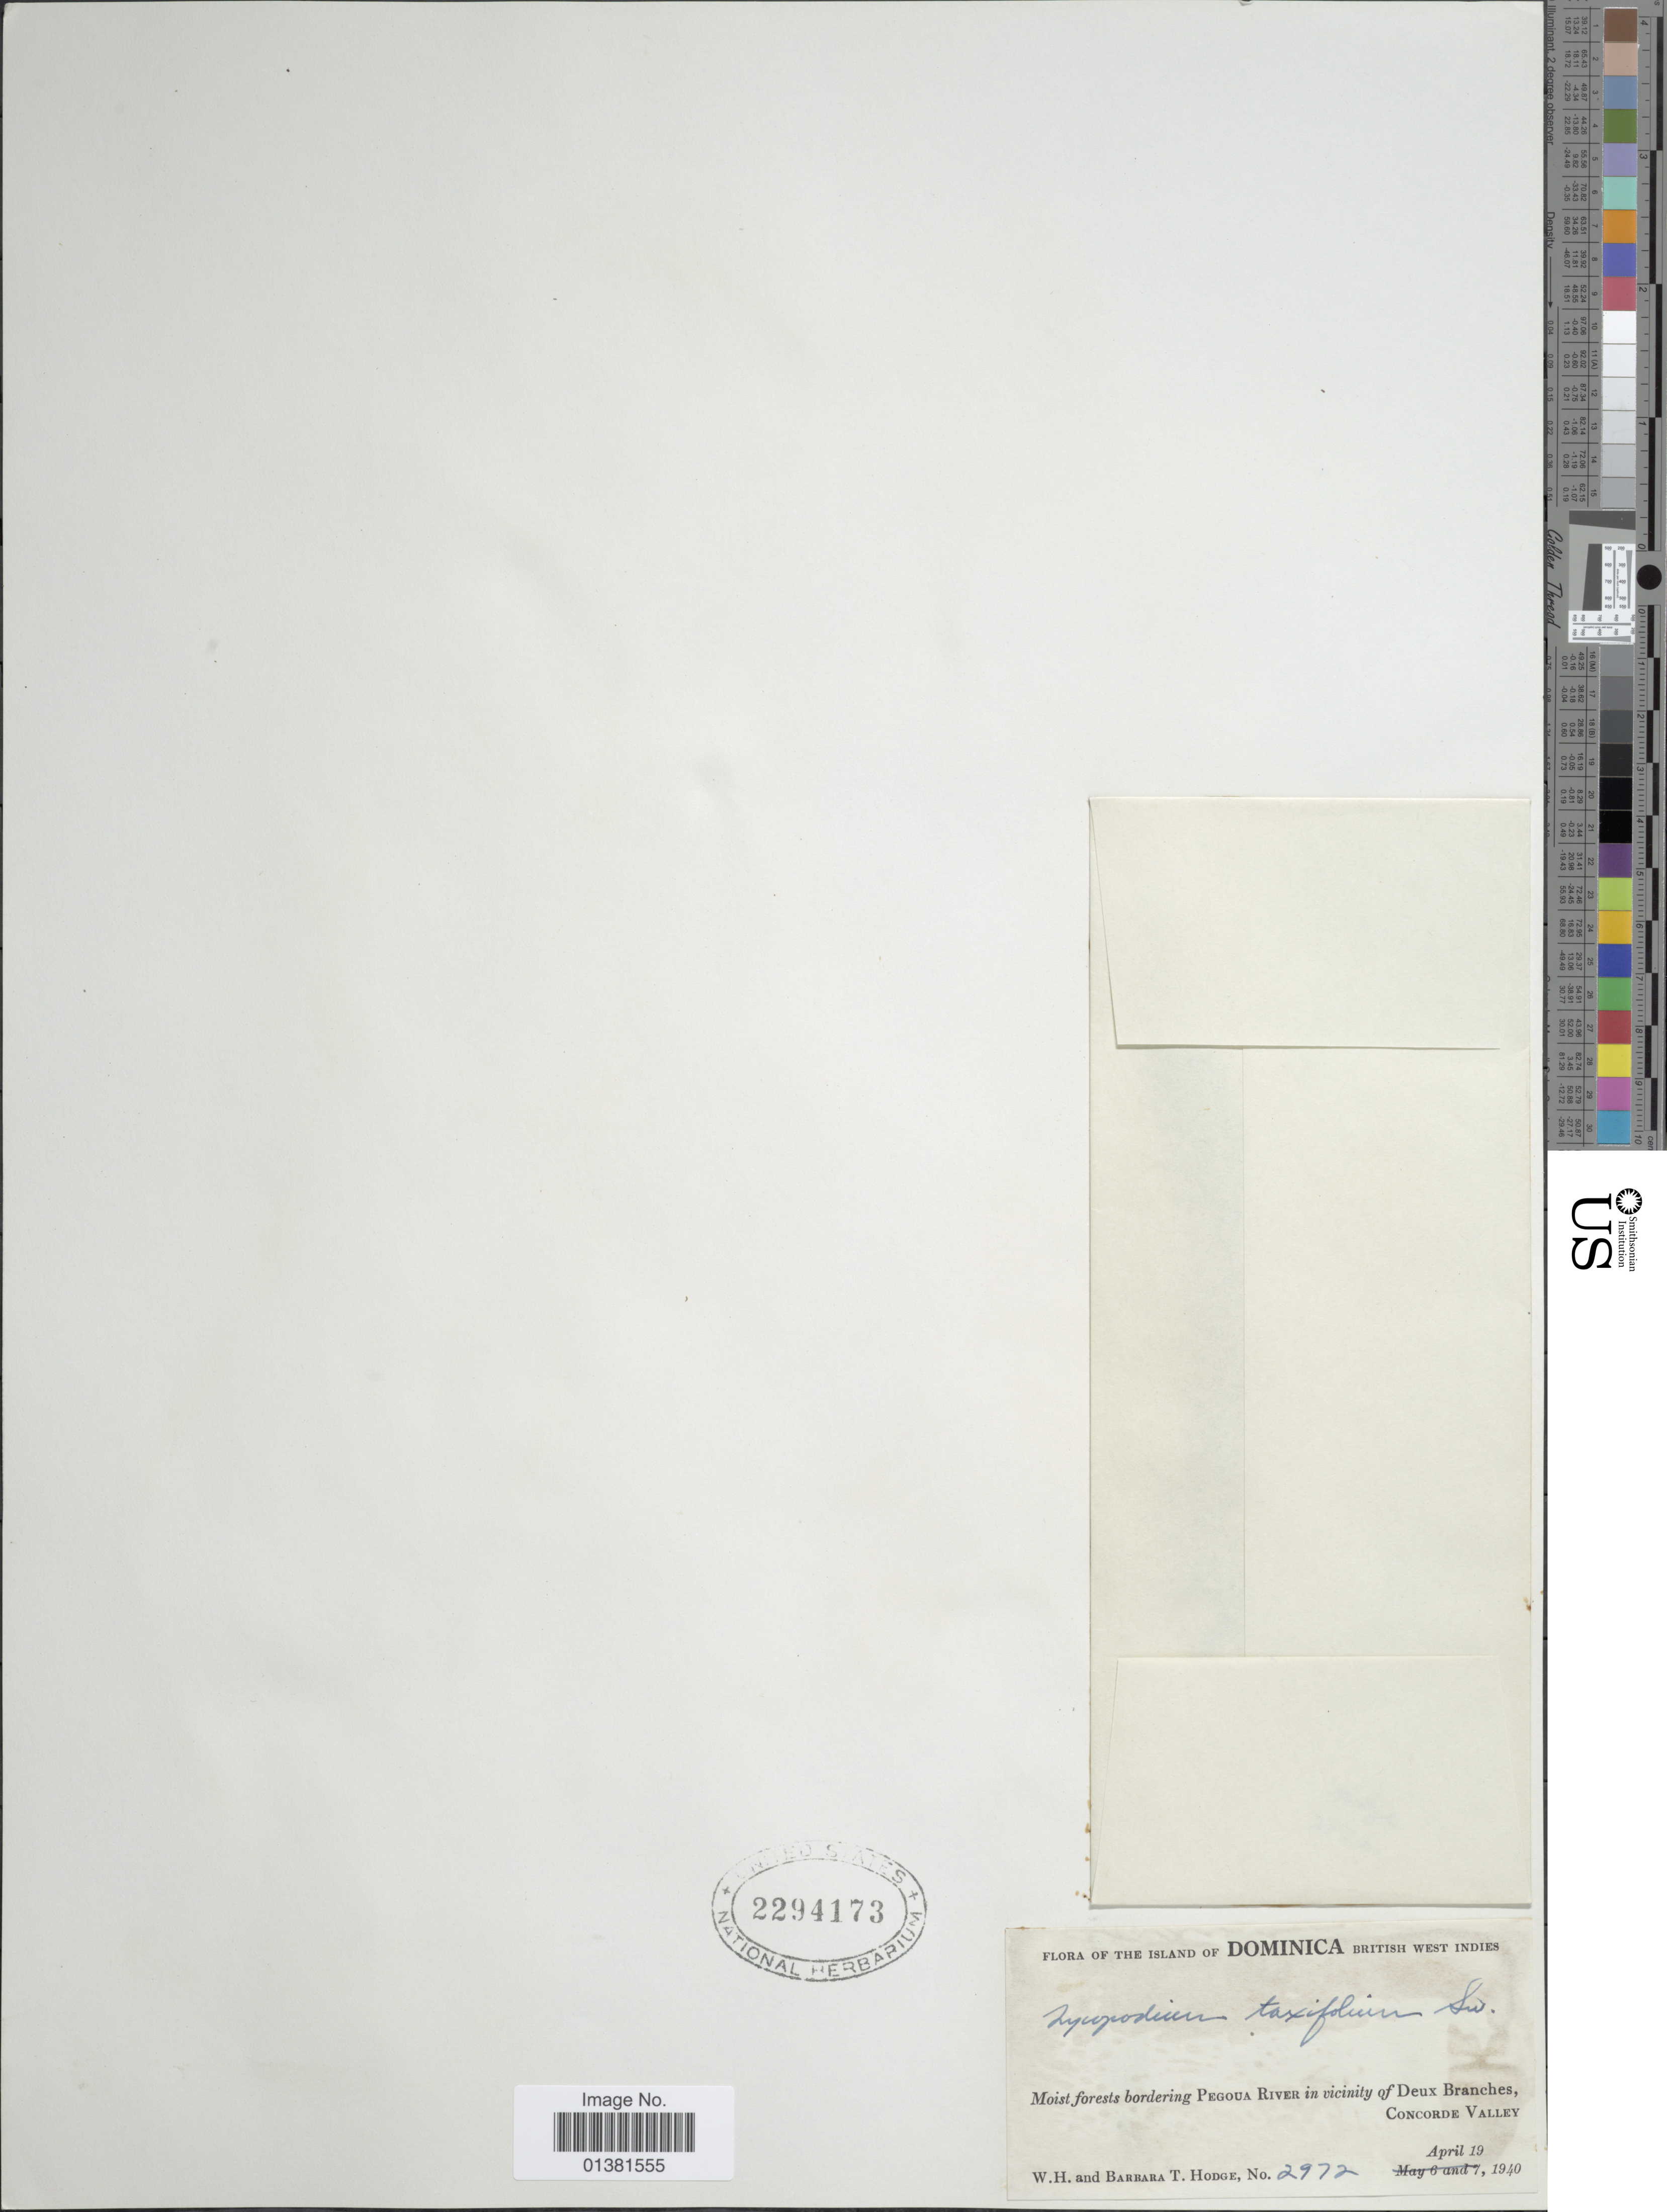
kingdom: Plantae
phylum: Tracheophyta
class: Lycopodiopsida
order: Lycopodiales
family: Lycopodiaceae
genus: Phlegmariurus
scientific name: Phlegmariurus taxifolius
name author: (Sw.) Á. Löve & D. Löve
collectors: W. Hodge & B. Hodge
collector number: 2972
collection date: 1940-04-19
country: Dominica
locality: Birtish West Indies, moist forests bordering Pegoua River in vicinity of Deux Branches, Concorde Valley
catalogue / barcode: US 2294173